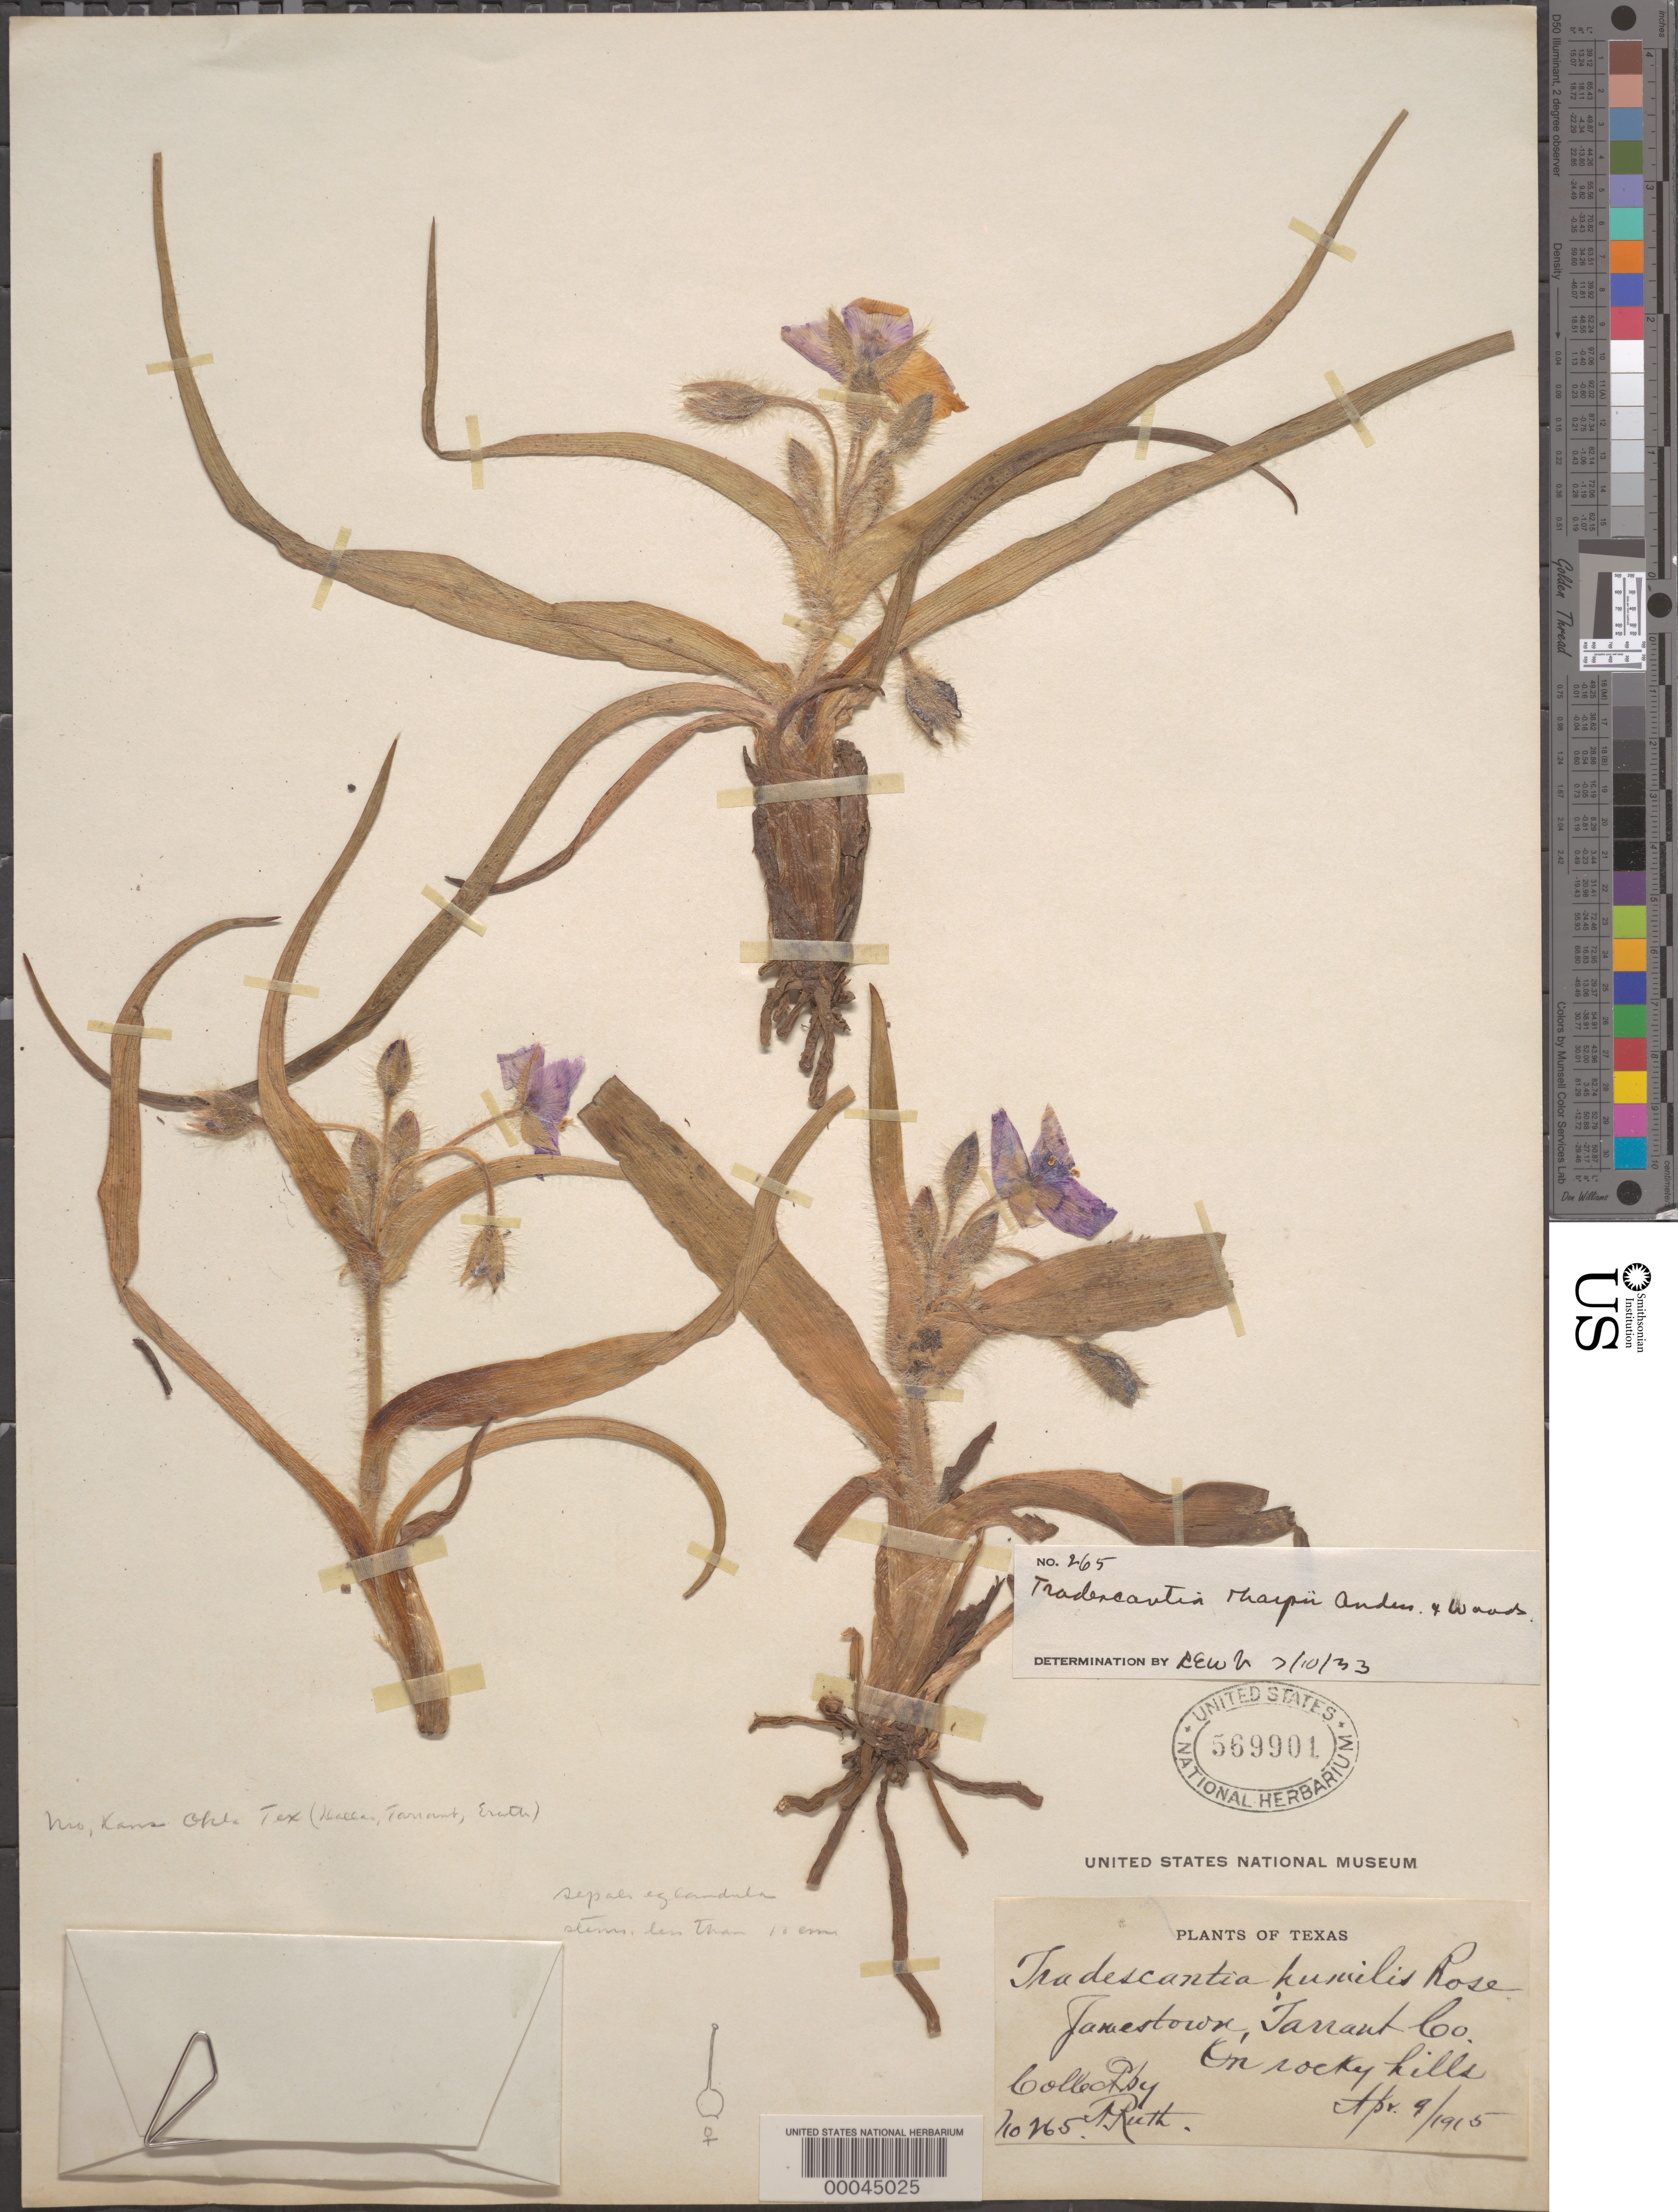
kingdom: Plantae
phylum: Tracheophyta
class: Liliopsida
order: Commelinales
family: Commelinaceae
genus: Tradescantia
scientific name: Tradescantia tharpii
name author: E.S. Anderson & Woodson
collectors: A. Ruth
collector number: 265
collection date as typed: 09 Apr 1915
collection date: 1915-04-09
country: United States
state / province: Texas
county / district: Tarrant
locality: Jamestown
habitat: Rocky hills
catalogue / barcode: US 569901